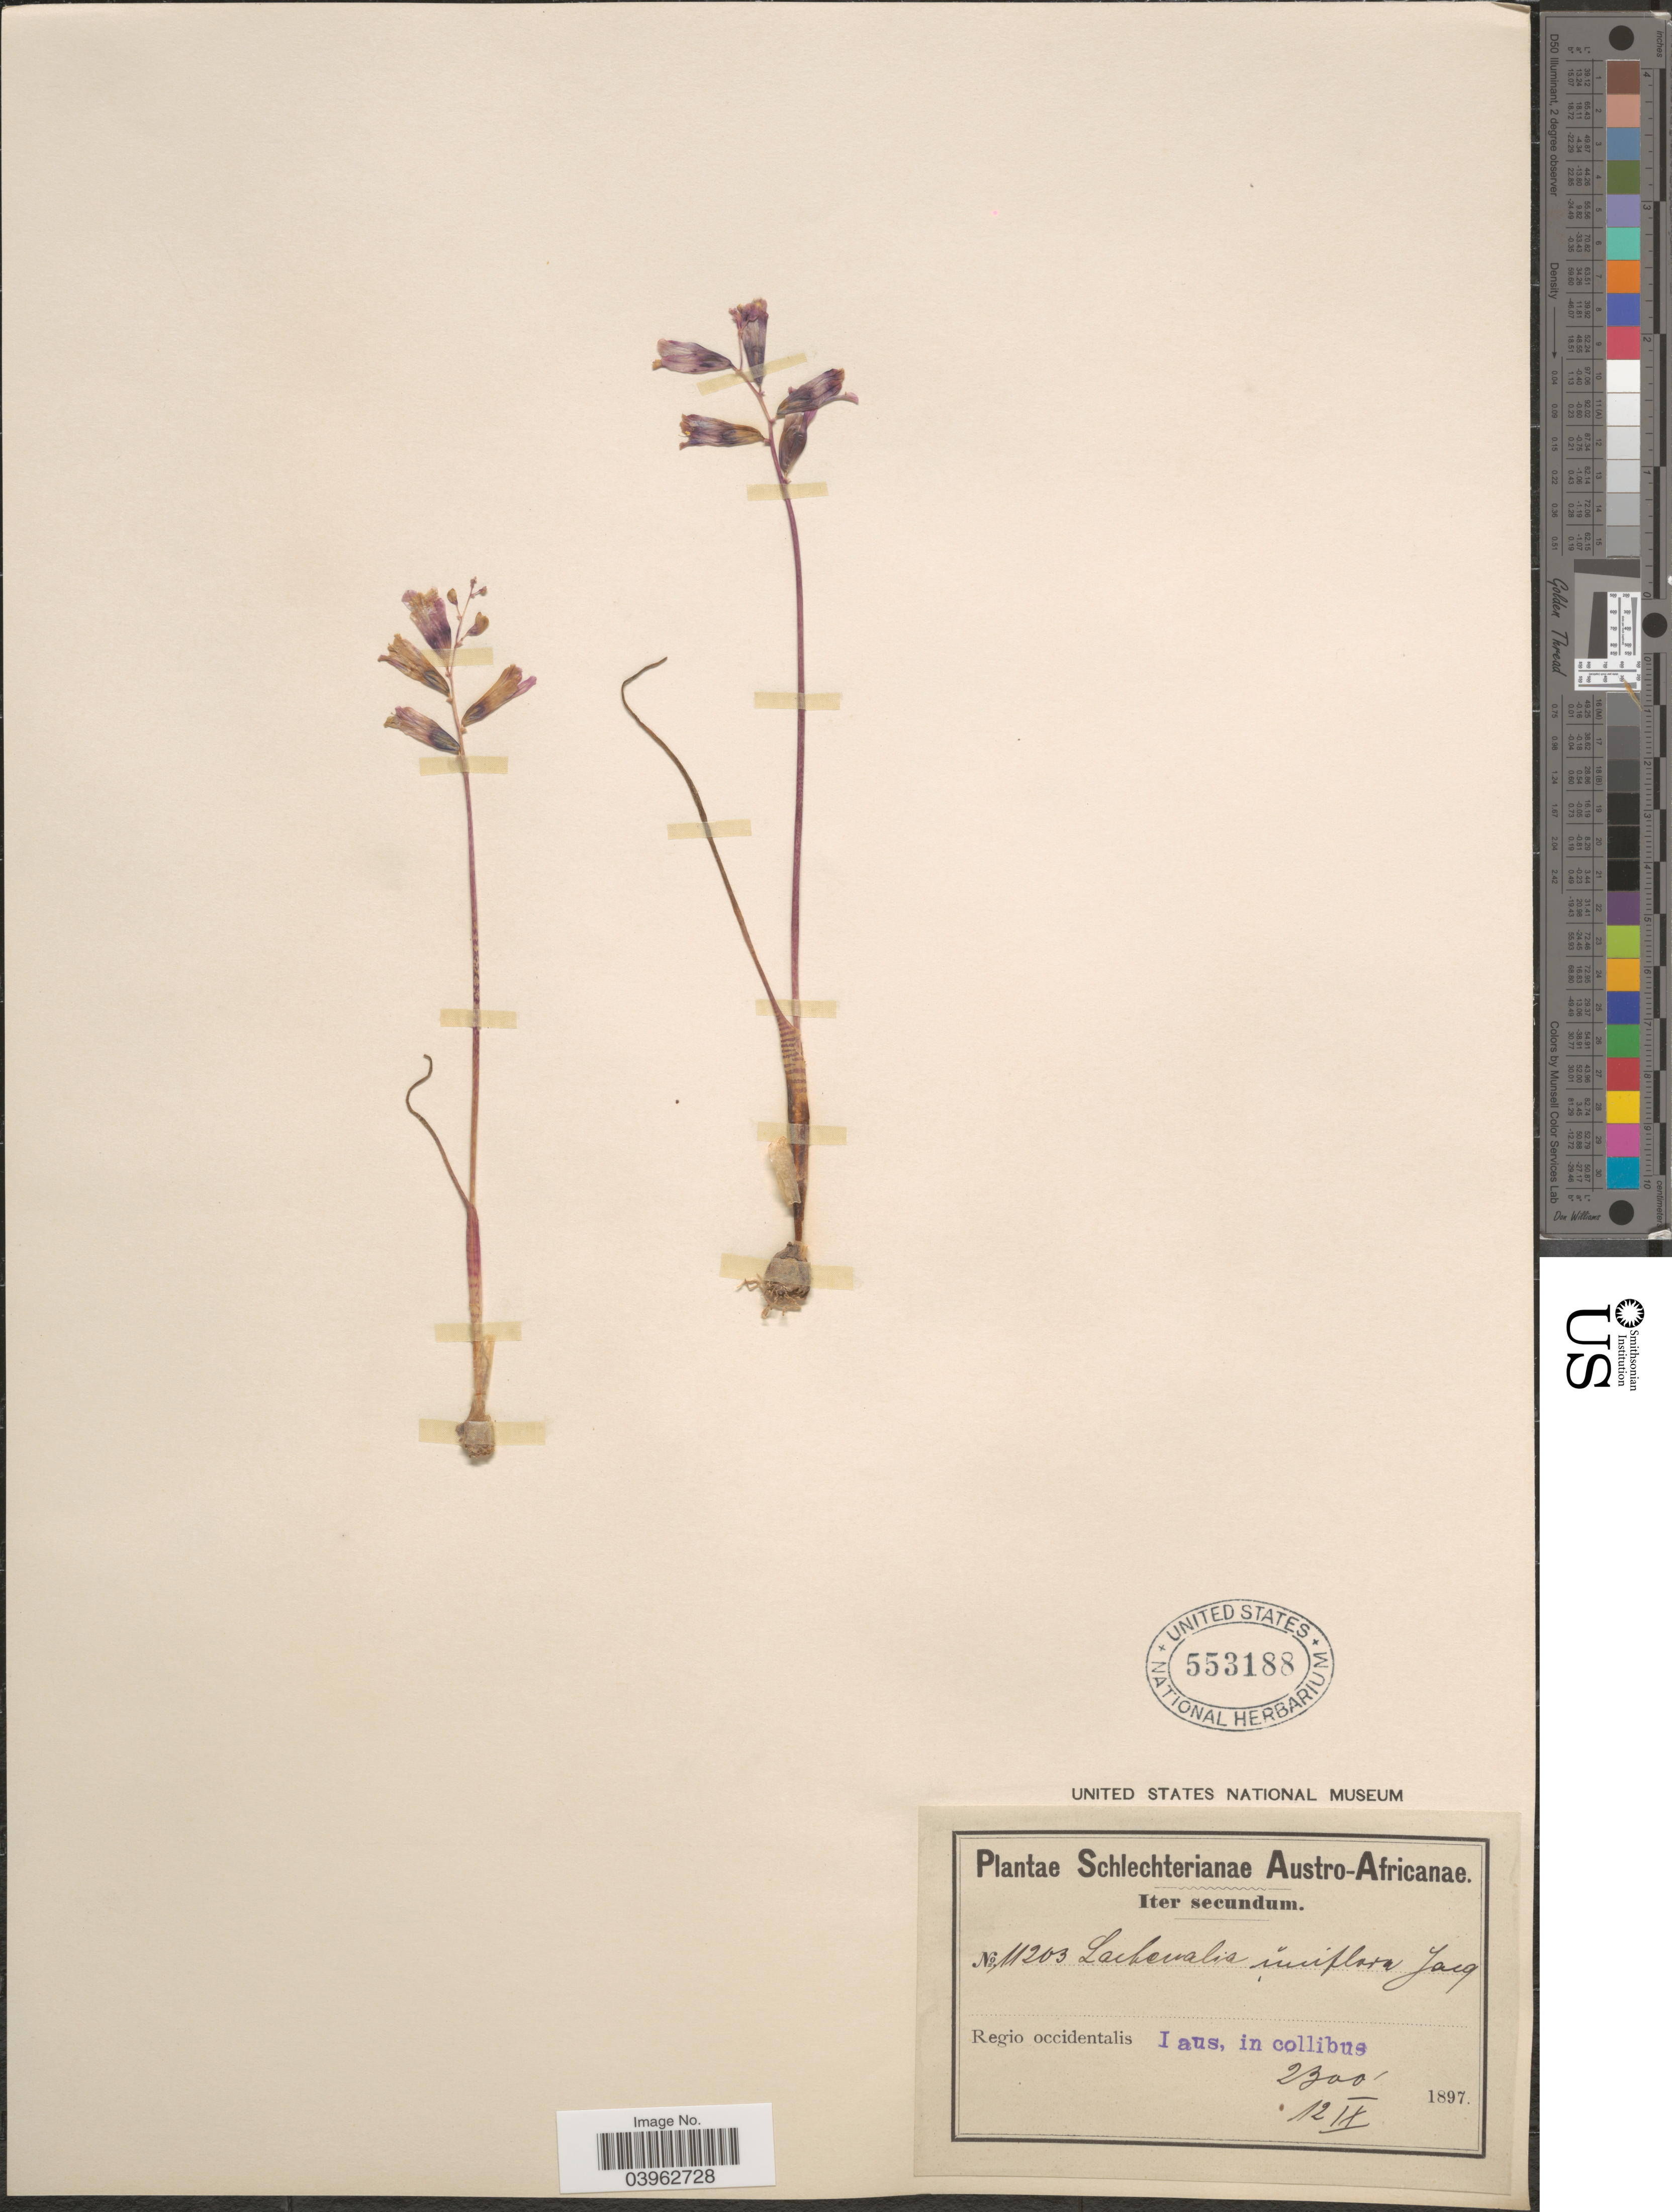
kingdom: Plantae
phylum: Tracheophyta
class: Liliopsida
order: Asparagales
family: Asparagaceae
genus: Lachenalia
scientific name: Lachenalia unifolia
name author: Jacq.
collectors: Schlechter, --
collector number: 11203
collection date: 1897-09-12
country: South Africa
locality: Austro-Africanae. Regio occidentalis Laus, in collibus.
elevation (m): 701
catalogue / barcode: US 553188